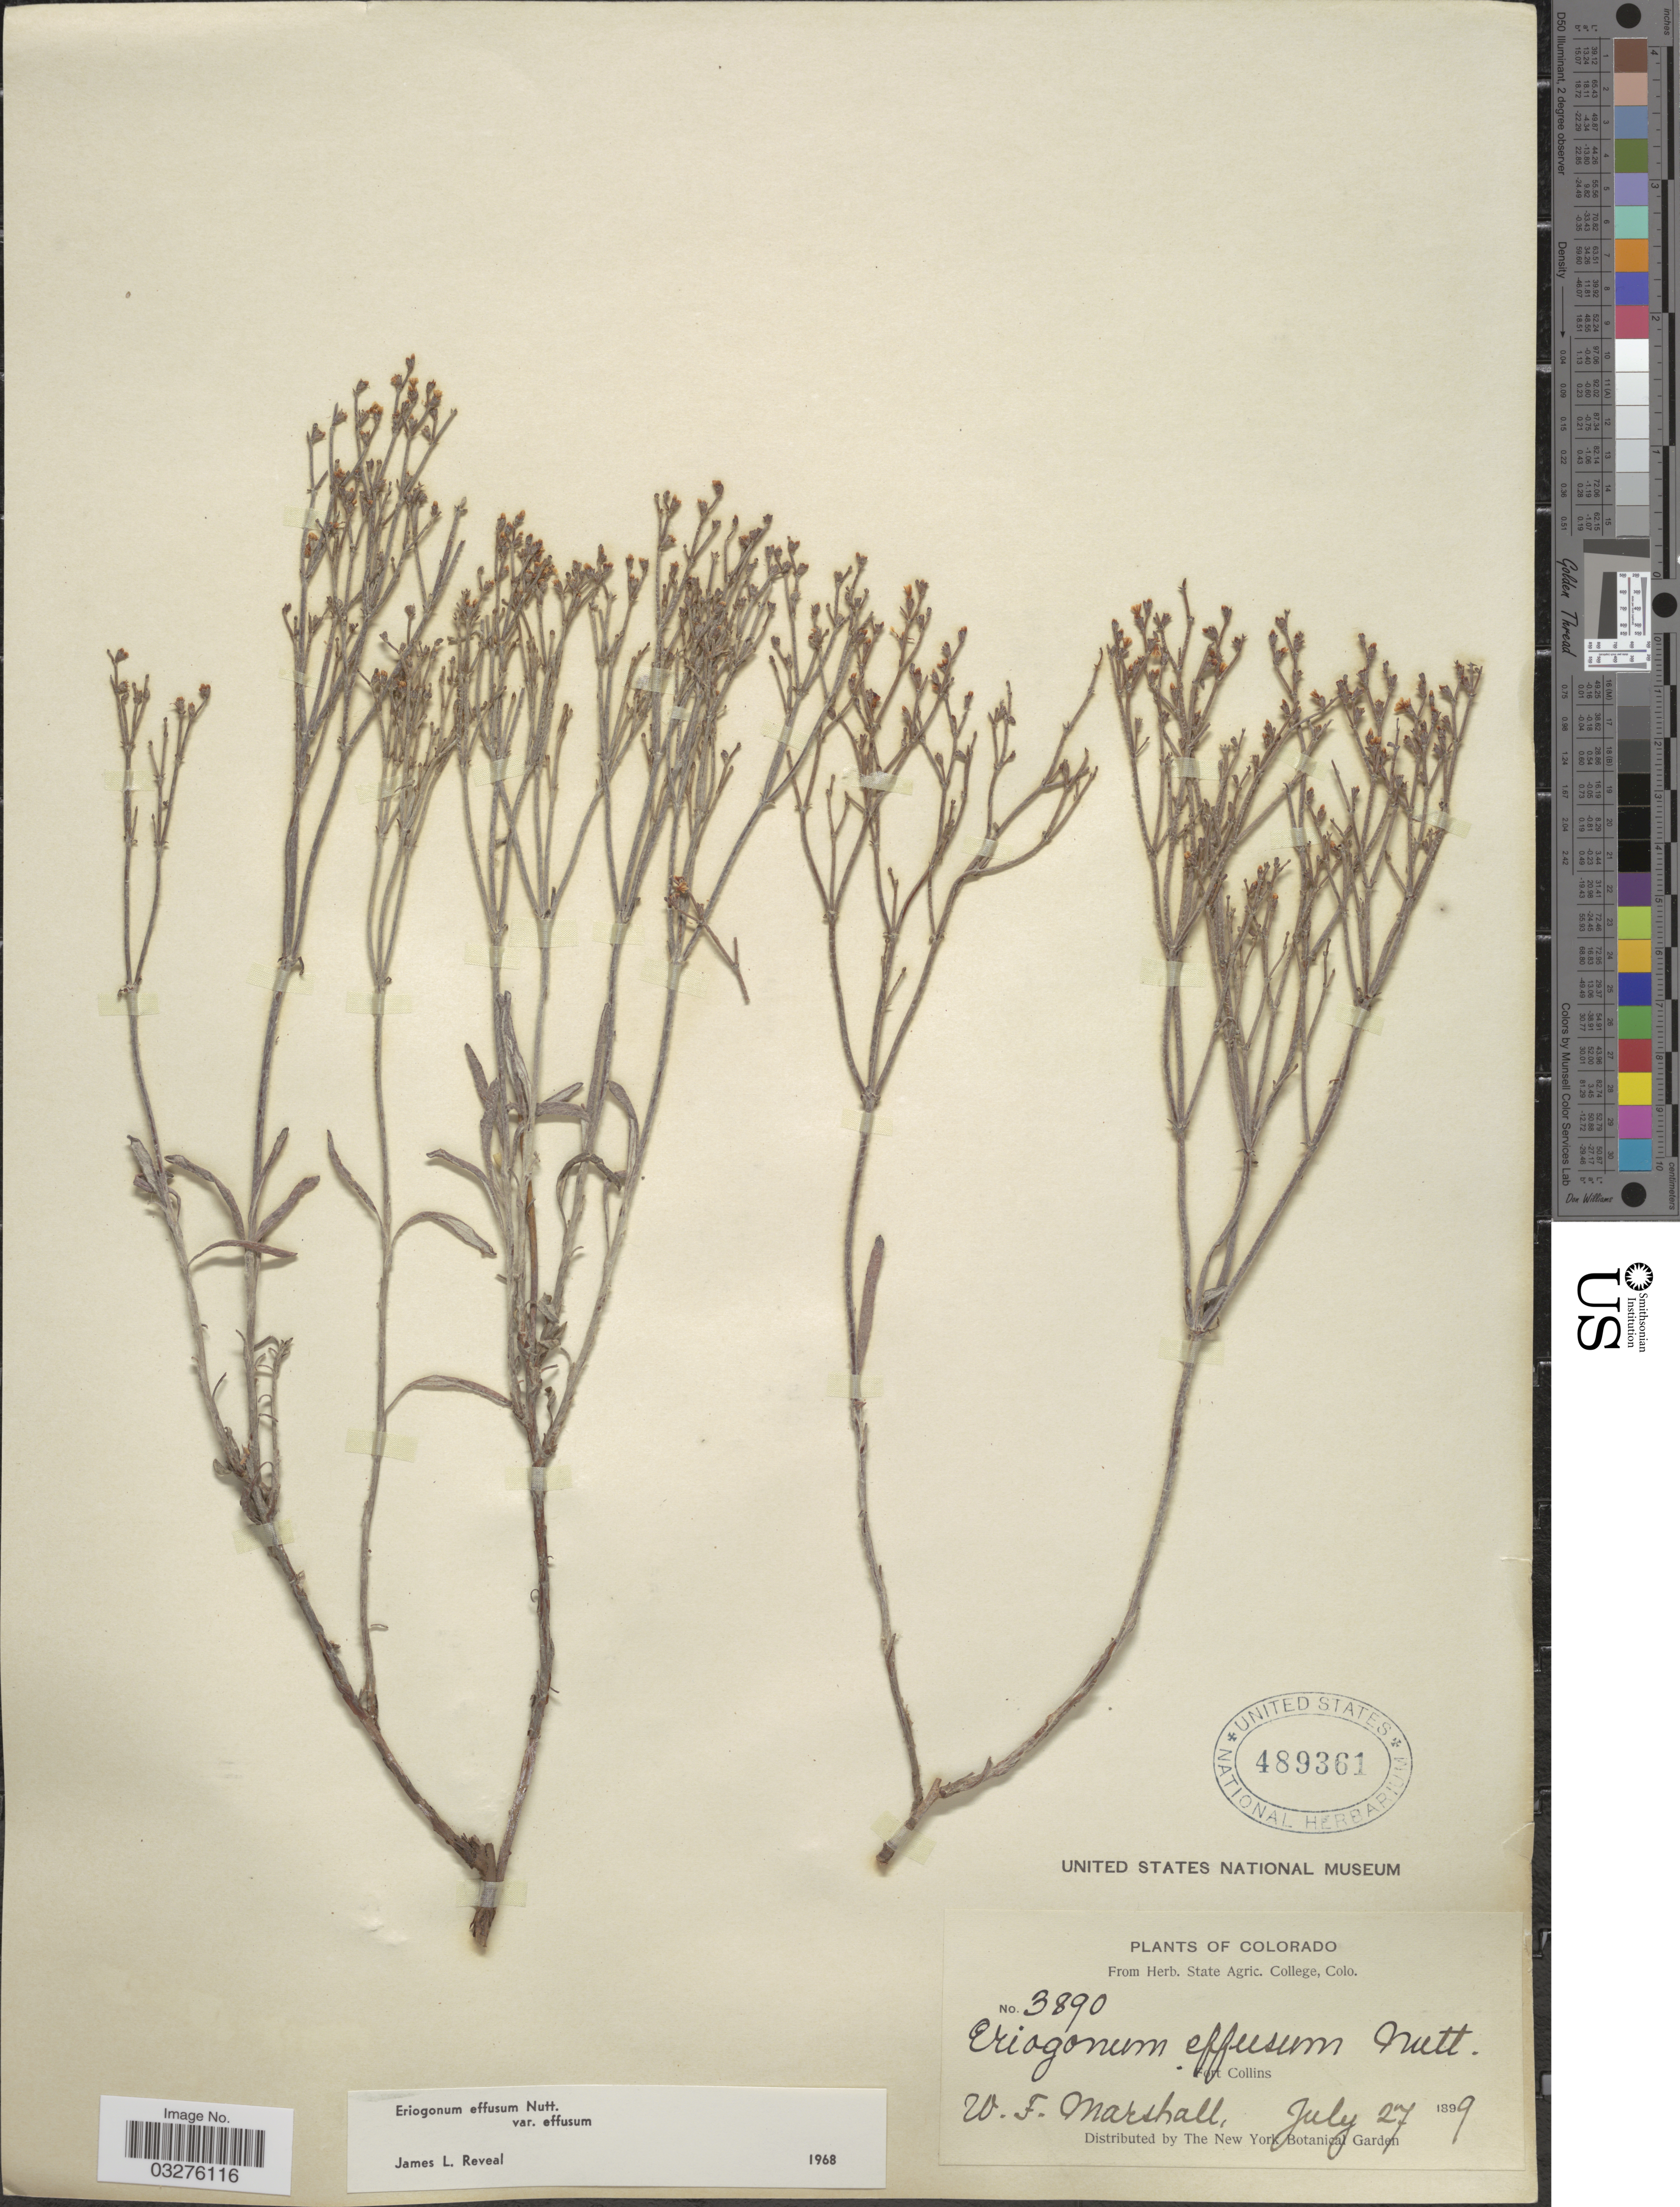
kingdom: Plantae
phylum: Tracheophyta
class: Magnoliopsida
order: Caryophyllales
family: Polygonaceae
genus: Eriogonum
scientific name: Eriogonum effusum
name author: Nutt.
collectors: W. F. Marshall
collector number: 3890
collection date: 1899-07-27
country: United States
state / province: Colorado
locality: Fort Collins.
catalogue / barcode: US 489361